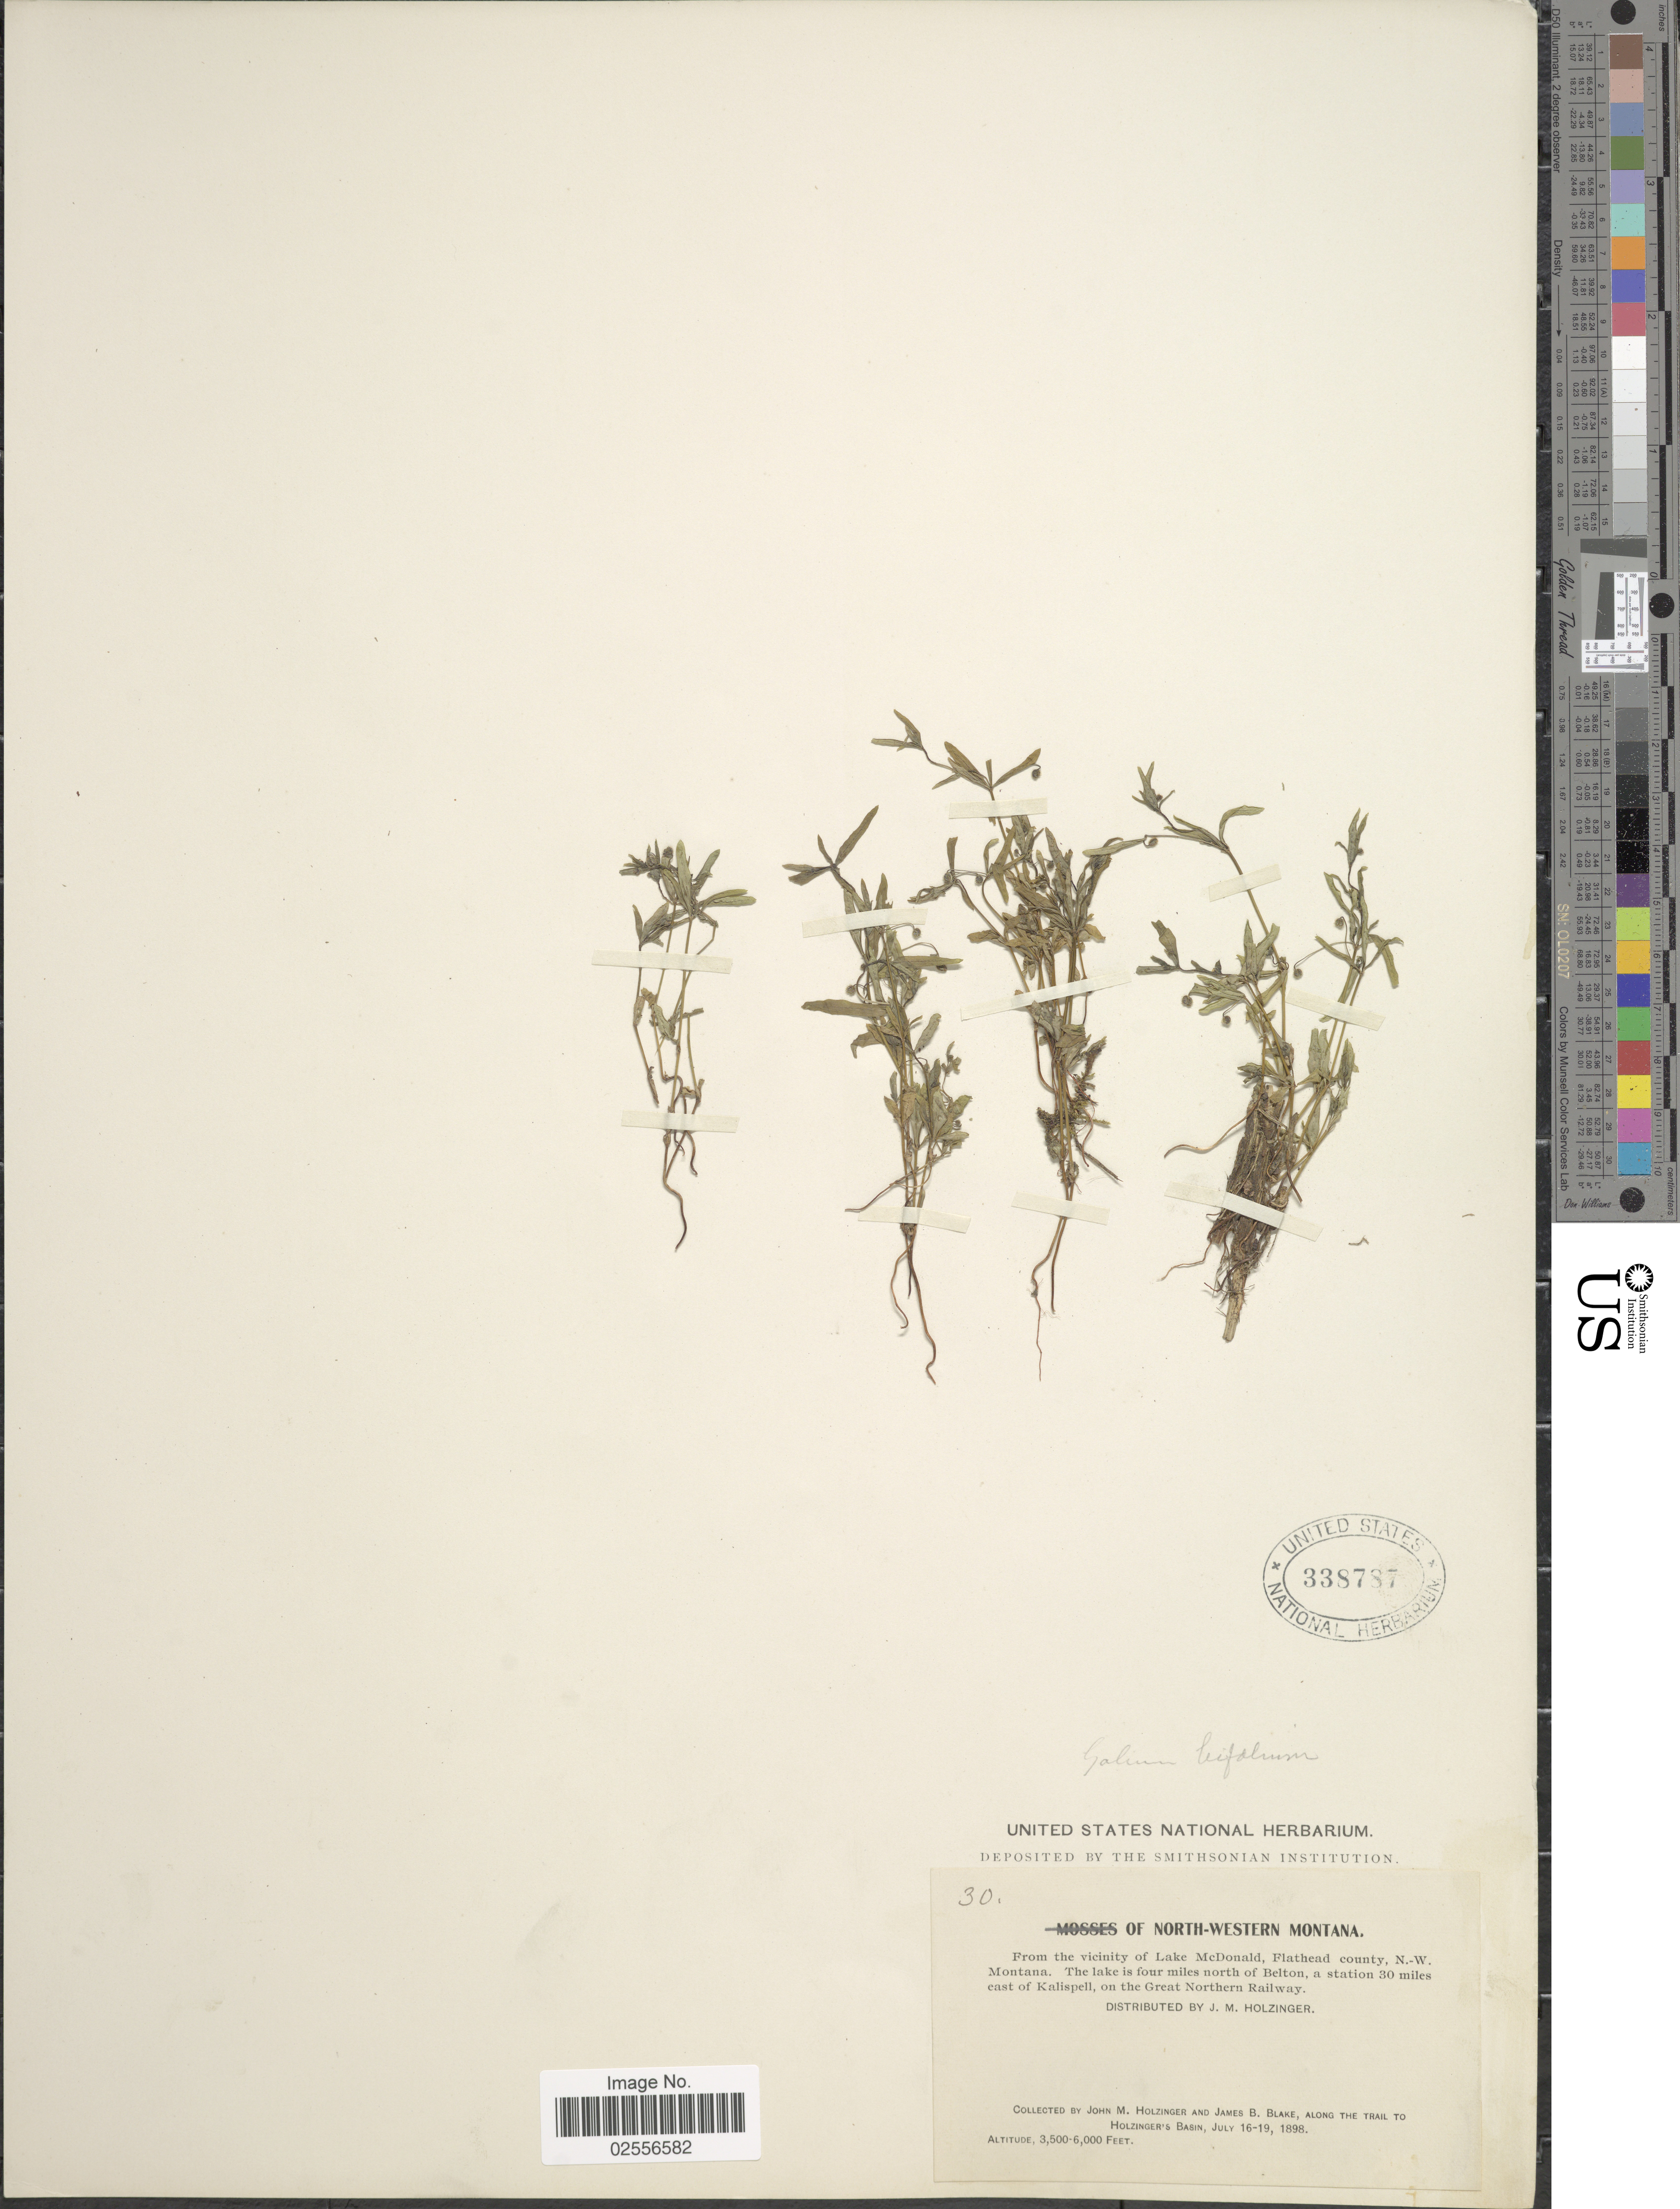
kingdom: Plantae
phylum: Tracheophyta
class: Magnoliopsida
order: Gentianales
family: Rubiaceae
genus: Galium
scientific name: Galium bifolium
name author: S. Watson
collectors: J. M. Holzinger & J. B. Blake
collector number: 30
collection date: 1898-07-16/1898-07-19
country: United States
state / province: Montana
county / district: Flathead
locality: From the vicinity of Lake McDonald, The Lake is 4 miles N of Belton, a station 30 miles E of Kalispell, on the Great Northern Railway, along the trail to Holzinger's Basin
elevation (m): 1067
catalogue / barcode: US 338787